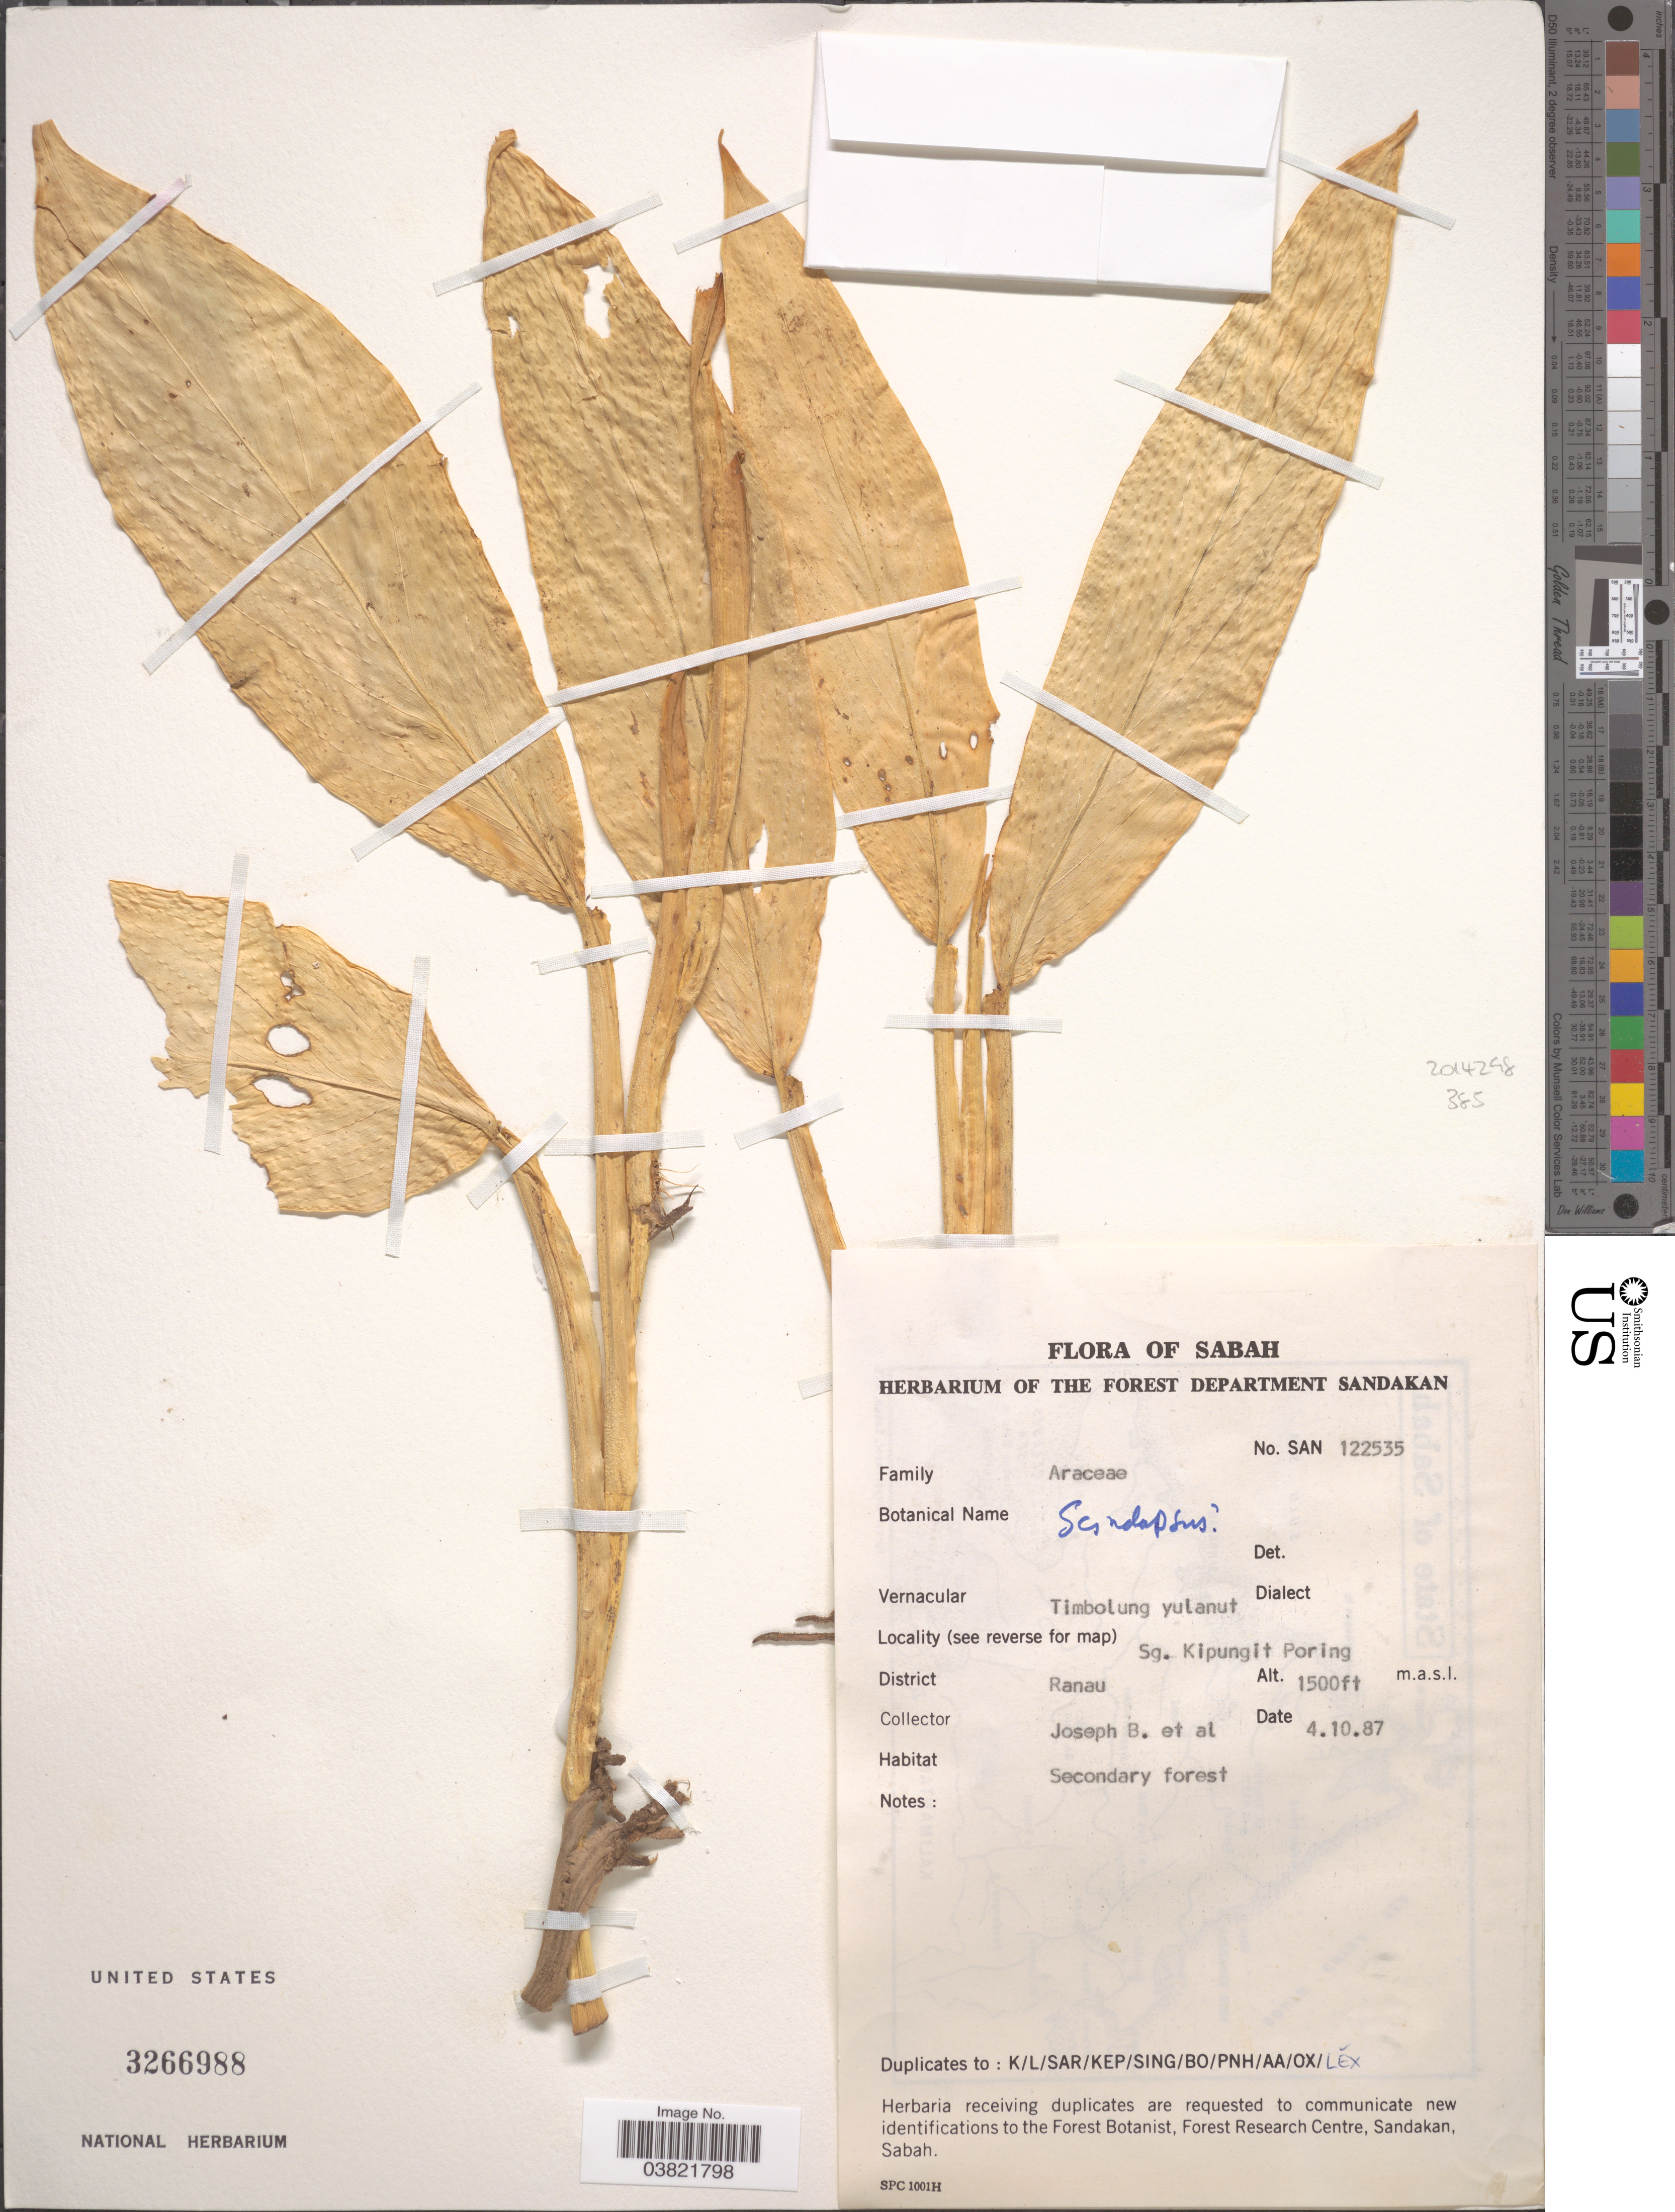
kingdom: Plantae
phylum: Tracheophyta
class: Liliopsida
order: Alismatales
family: Araceae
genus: Scindapsus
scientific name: Scindapsus sp.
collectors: J. B. & et al.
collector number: SAN122535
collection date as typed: Transcribed d/m/y: 4/10/87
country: Malaysia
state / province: Sabah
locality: Sg. Kipungit Poring. District Ranau.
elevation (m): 457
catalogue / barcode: US 3266988